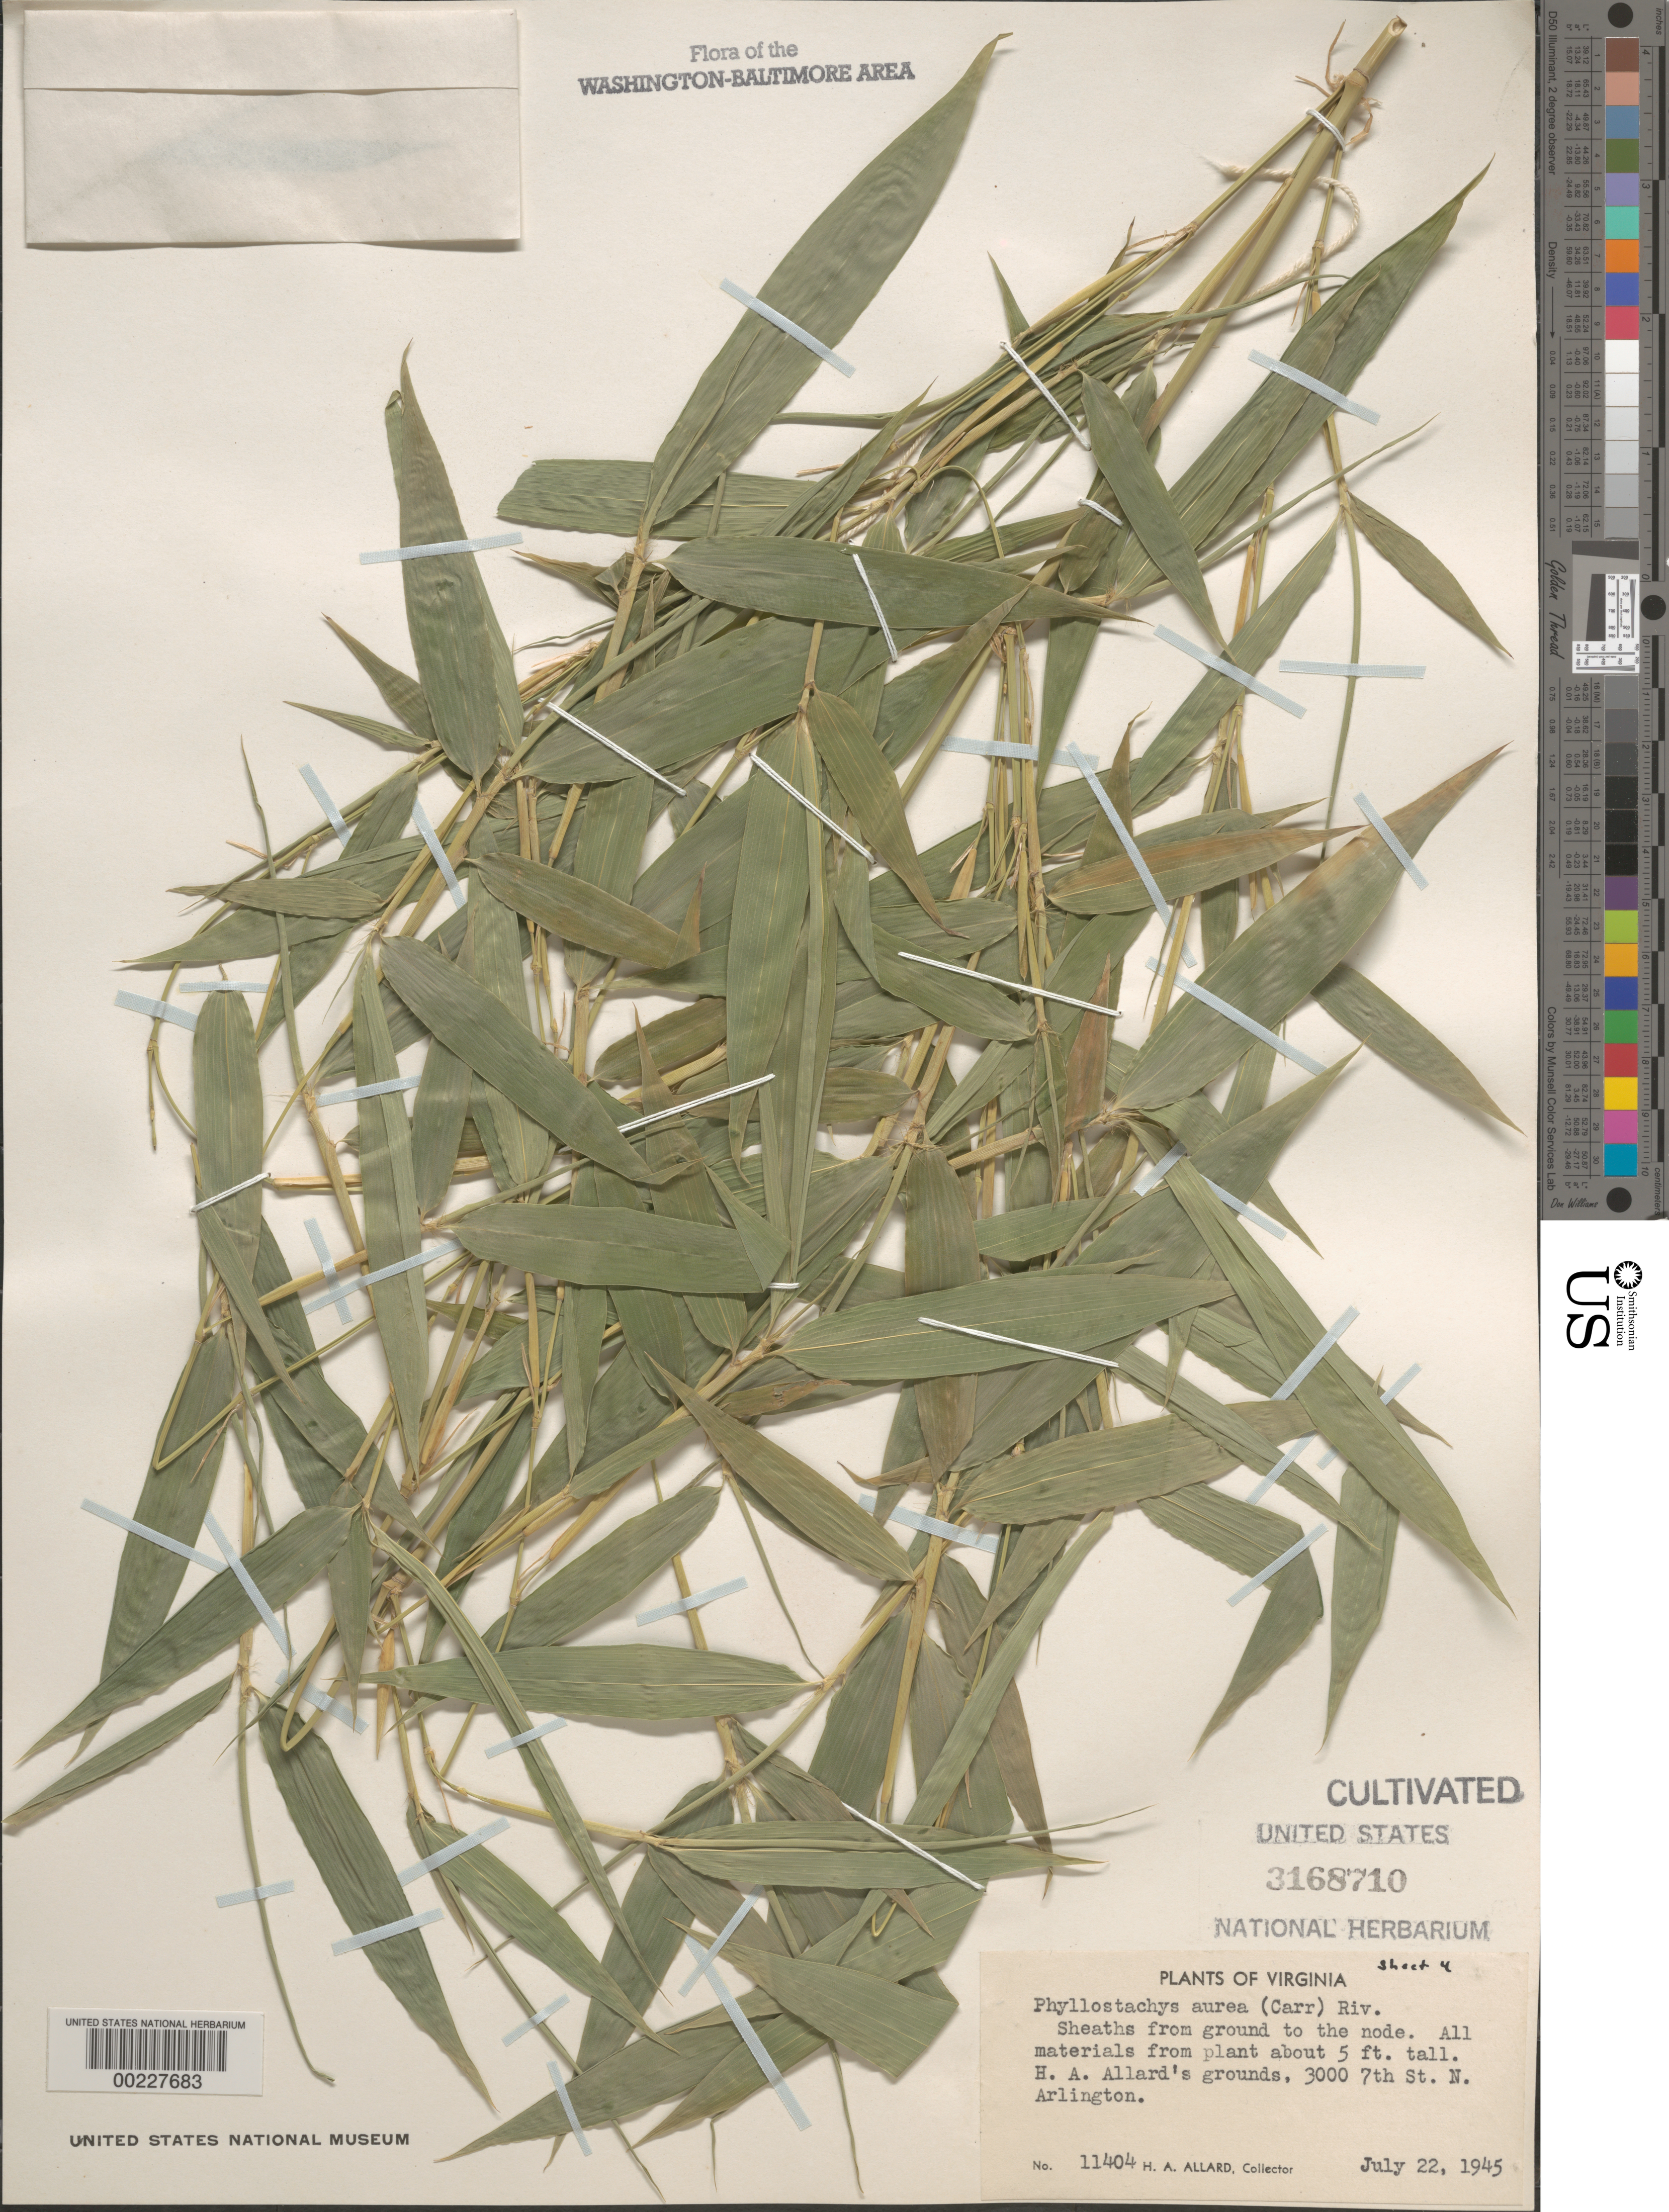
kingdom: Plantae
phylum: Tracheophyta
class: Liliopsida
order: Poales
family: Poaceae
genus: Phyllostachys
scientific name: Phyllostachys aurea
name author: Rivière & C. Rivière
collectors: H. A. Allard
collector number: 11404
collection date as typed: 22 Jul 1945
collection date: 1945-07-22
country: United States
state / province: Virginia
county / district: Arlington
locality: N. Arlington, 3000 7th, H.A. Allard's grounds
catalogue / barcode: US 3168710